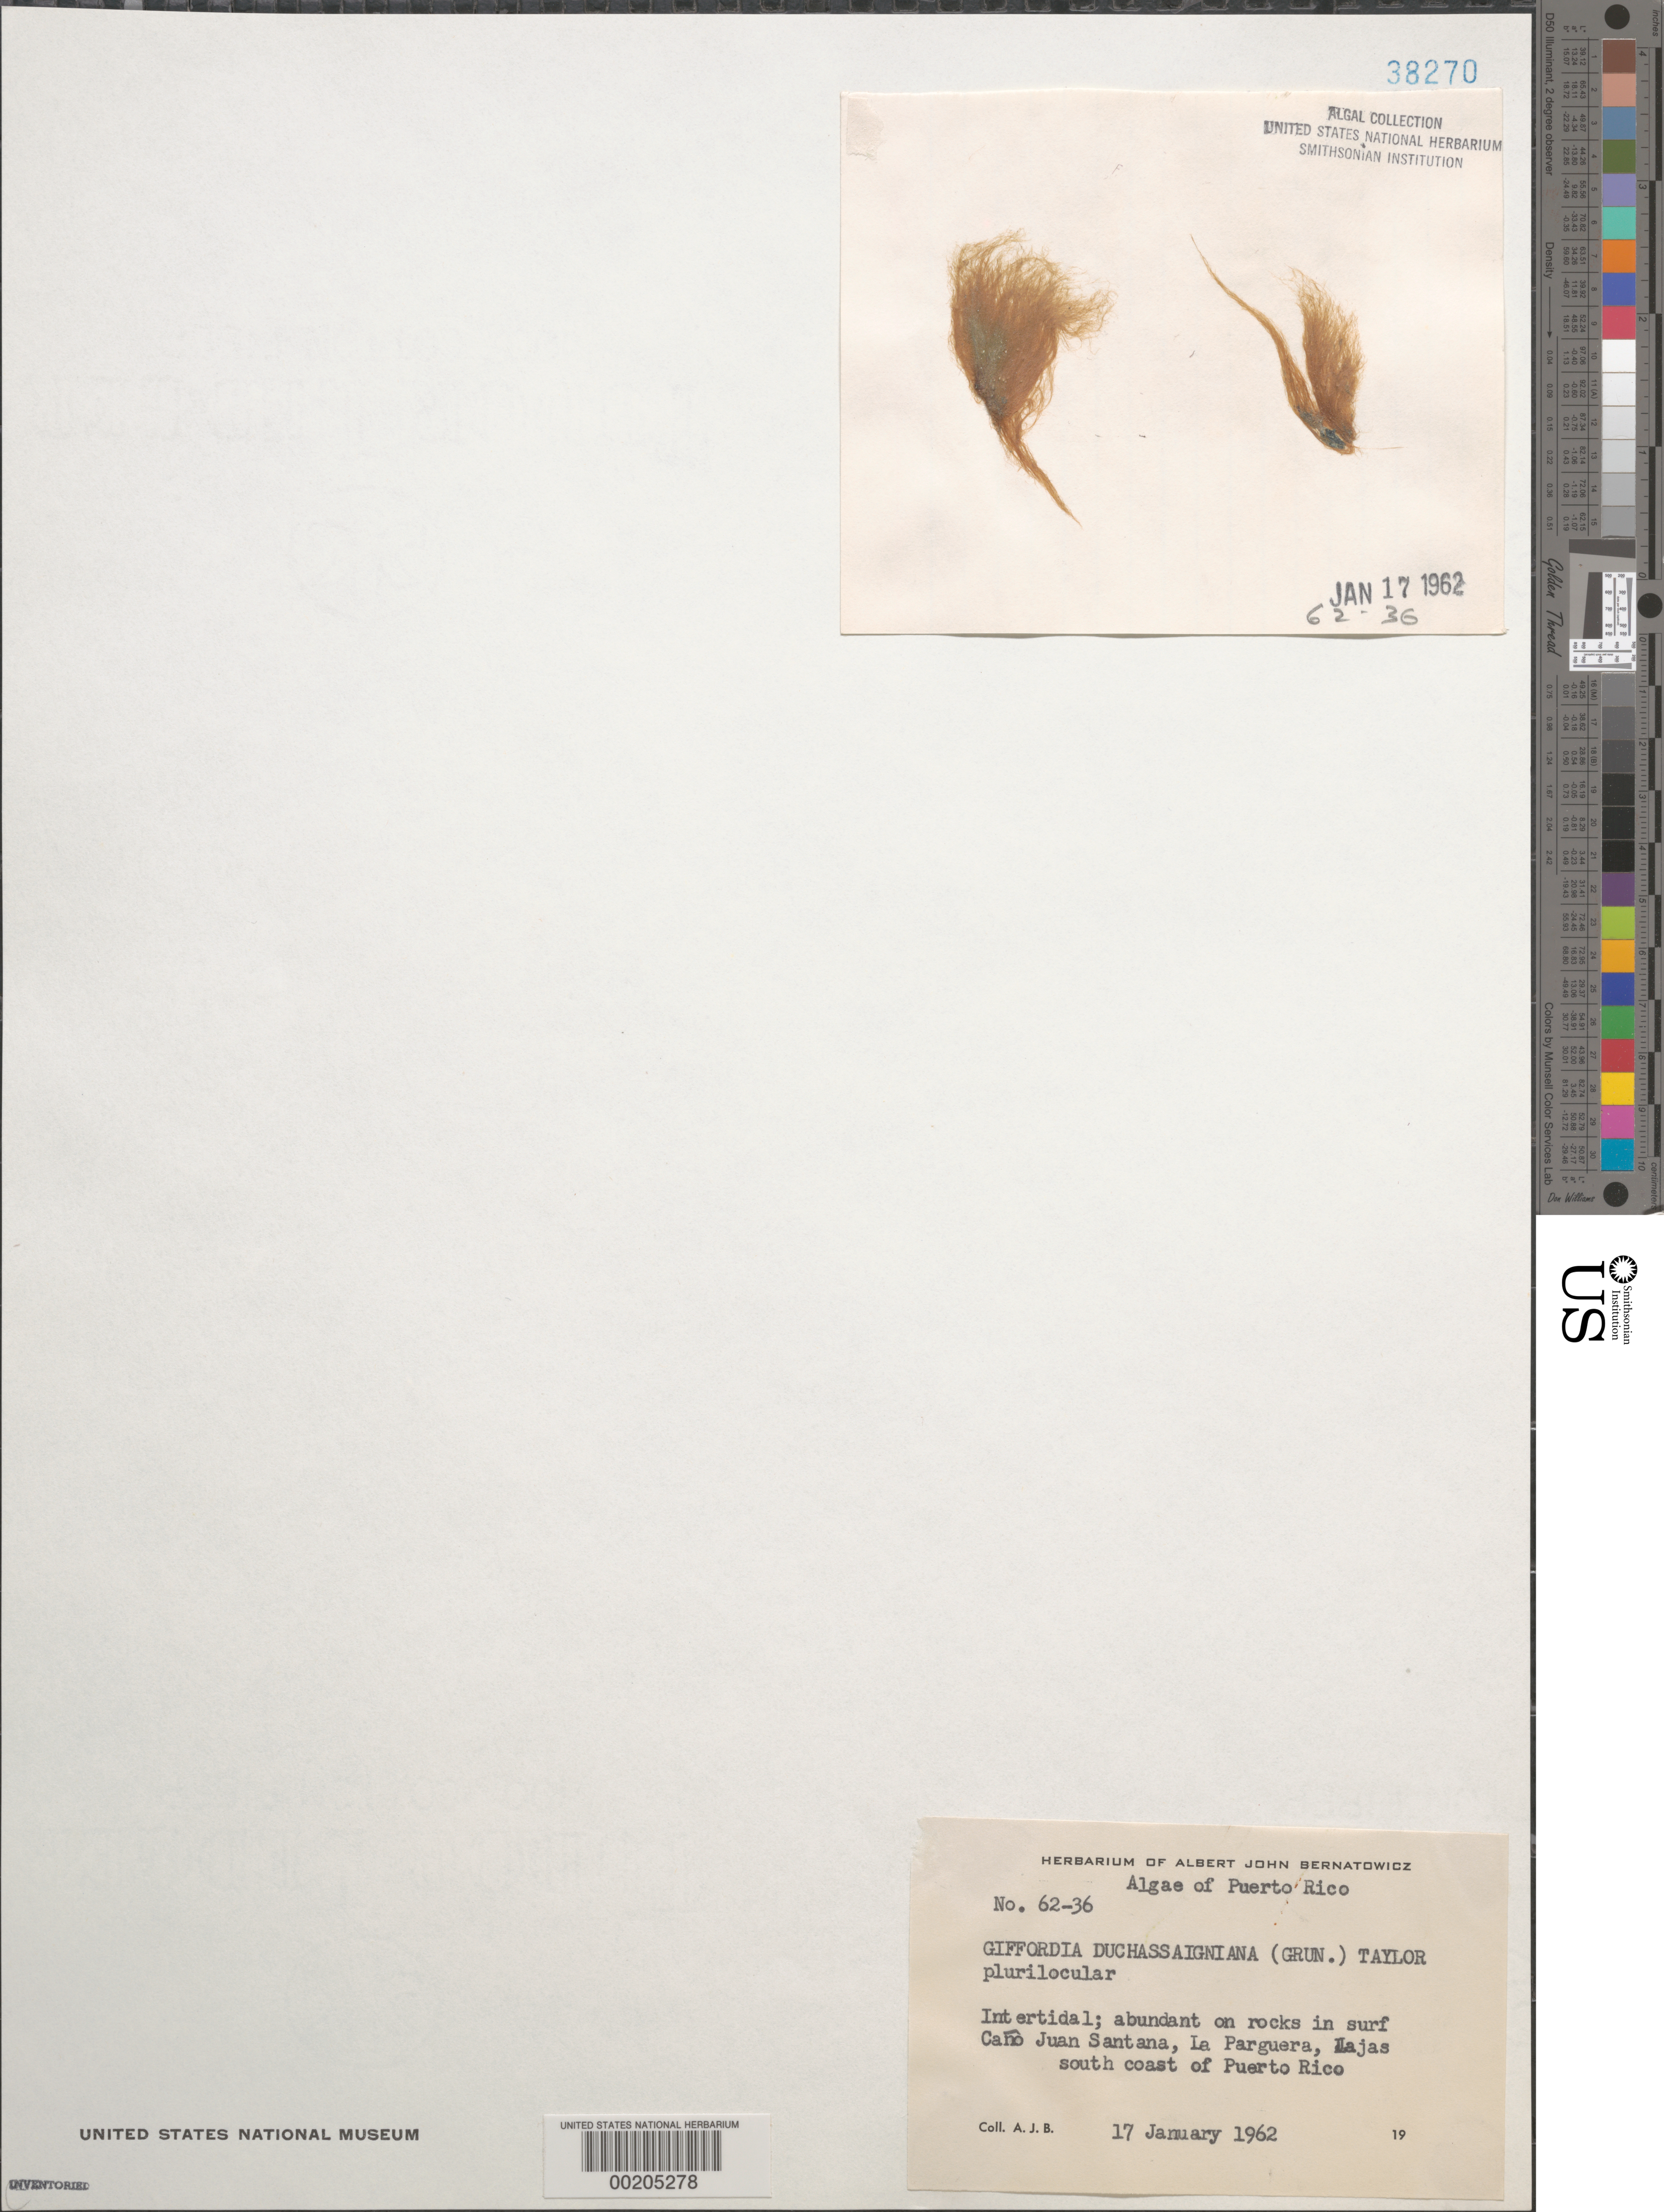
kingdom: Chromista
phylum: Ochrophyta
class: Phaeophyceae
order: Ectocarpales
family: Acinetosporaceae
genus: Giffordia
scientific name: Giffordia duchassaingiana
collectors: A. Bernatowicz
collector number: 62-36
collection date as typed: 17 Jan 1962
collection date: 1962-01-17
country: Puerto Rico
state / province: Lajas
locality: La Parguera, Cano Juan Santana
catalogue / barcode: US 38270